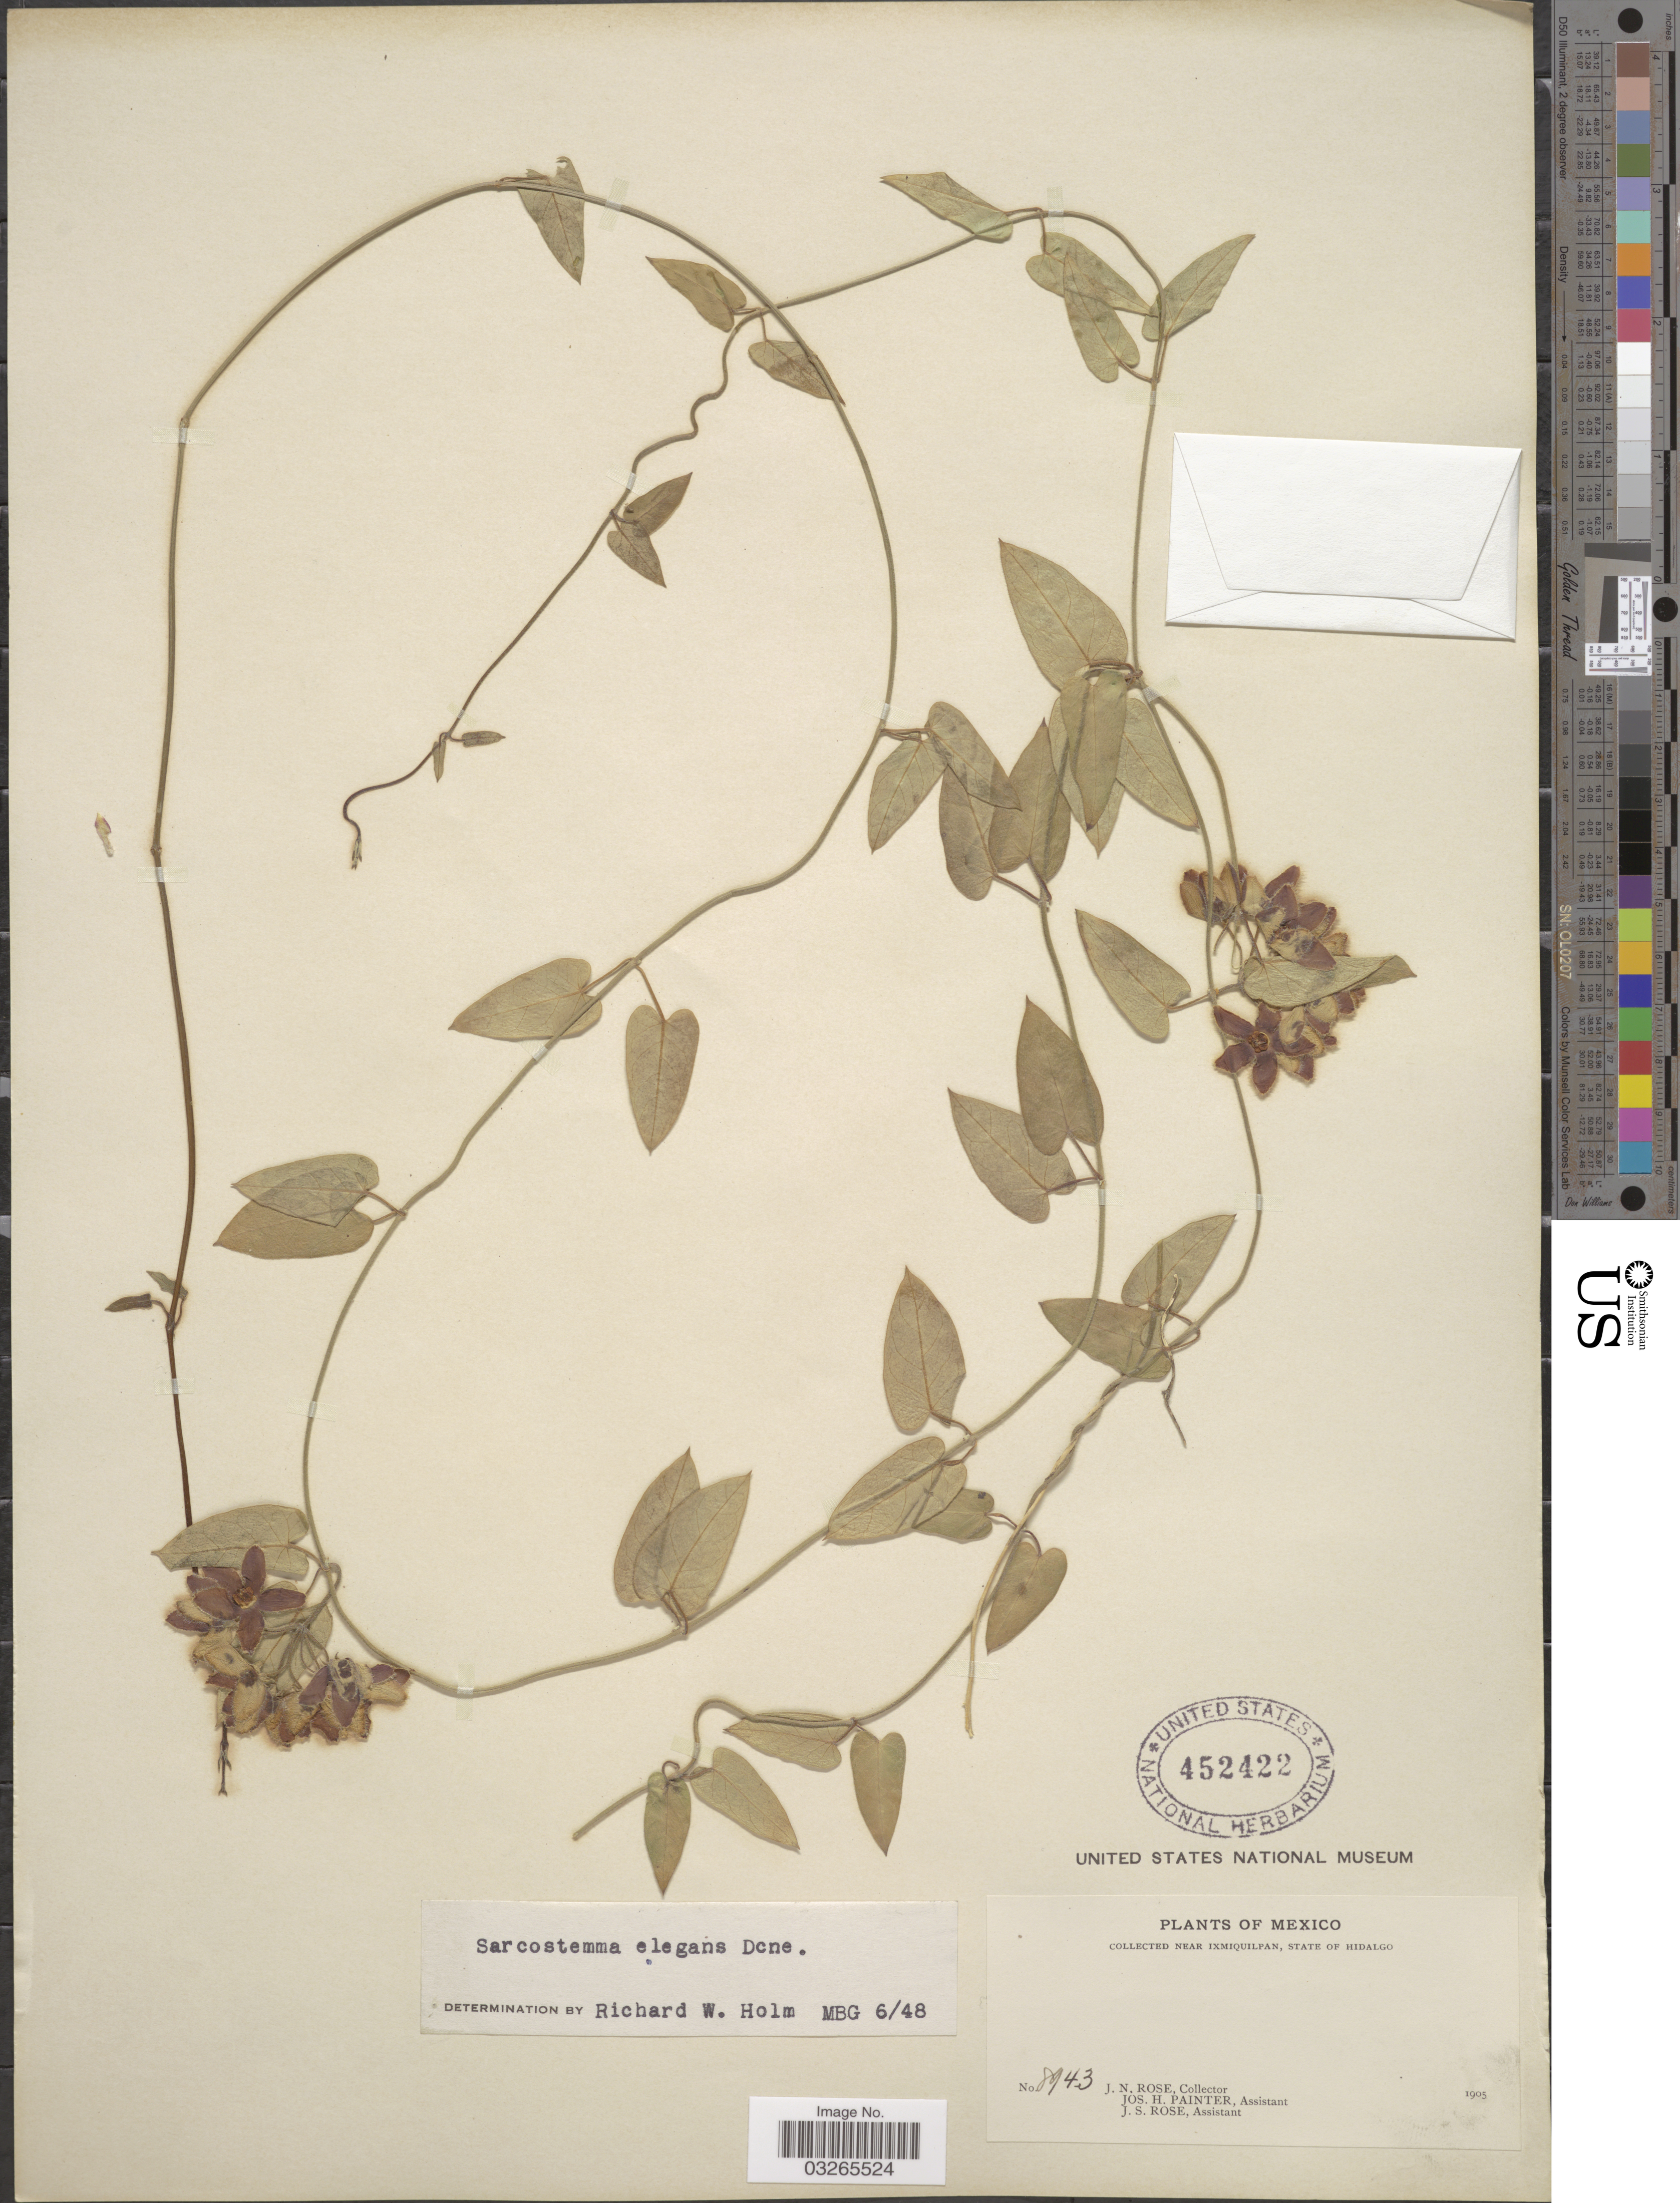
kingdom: Plantae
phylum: Tracheophyta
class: Magnoliopsida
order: Gentianales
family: Apocynaceae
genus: Sarcostemma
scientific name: Sarcostemma elegans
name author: Decne.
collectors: J. N. Rose, J. H. Painter & J. S. Rose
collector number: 8943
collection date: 1905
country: Mexico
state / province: Hidalgo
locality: Near Ixmiquilpan, State of Hidalgo.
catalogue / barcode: US 452422